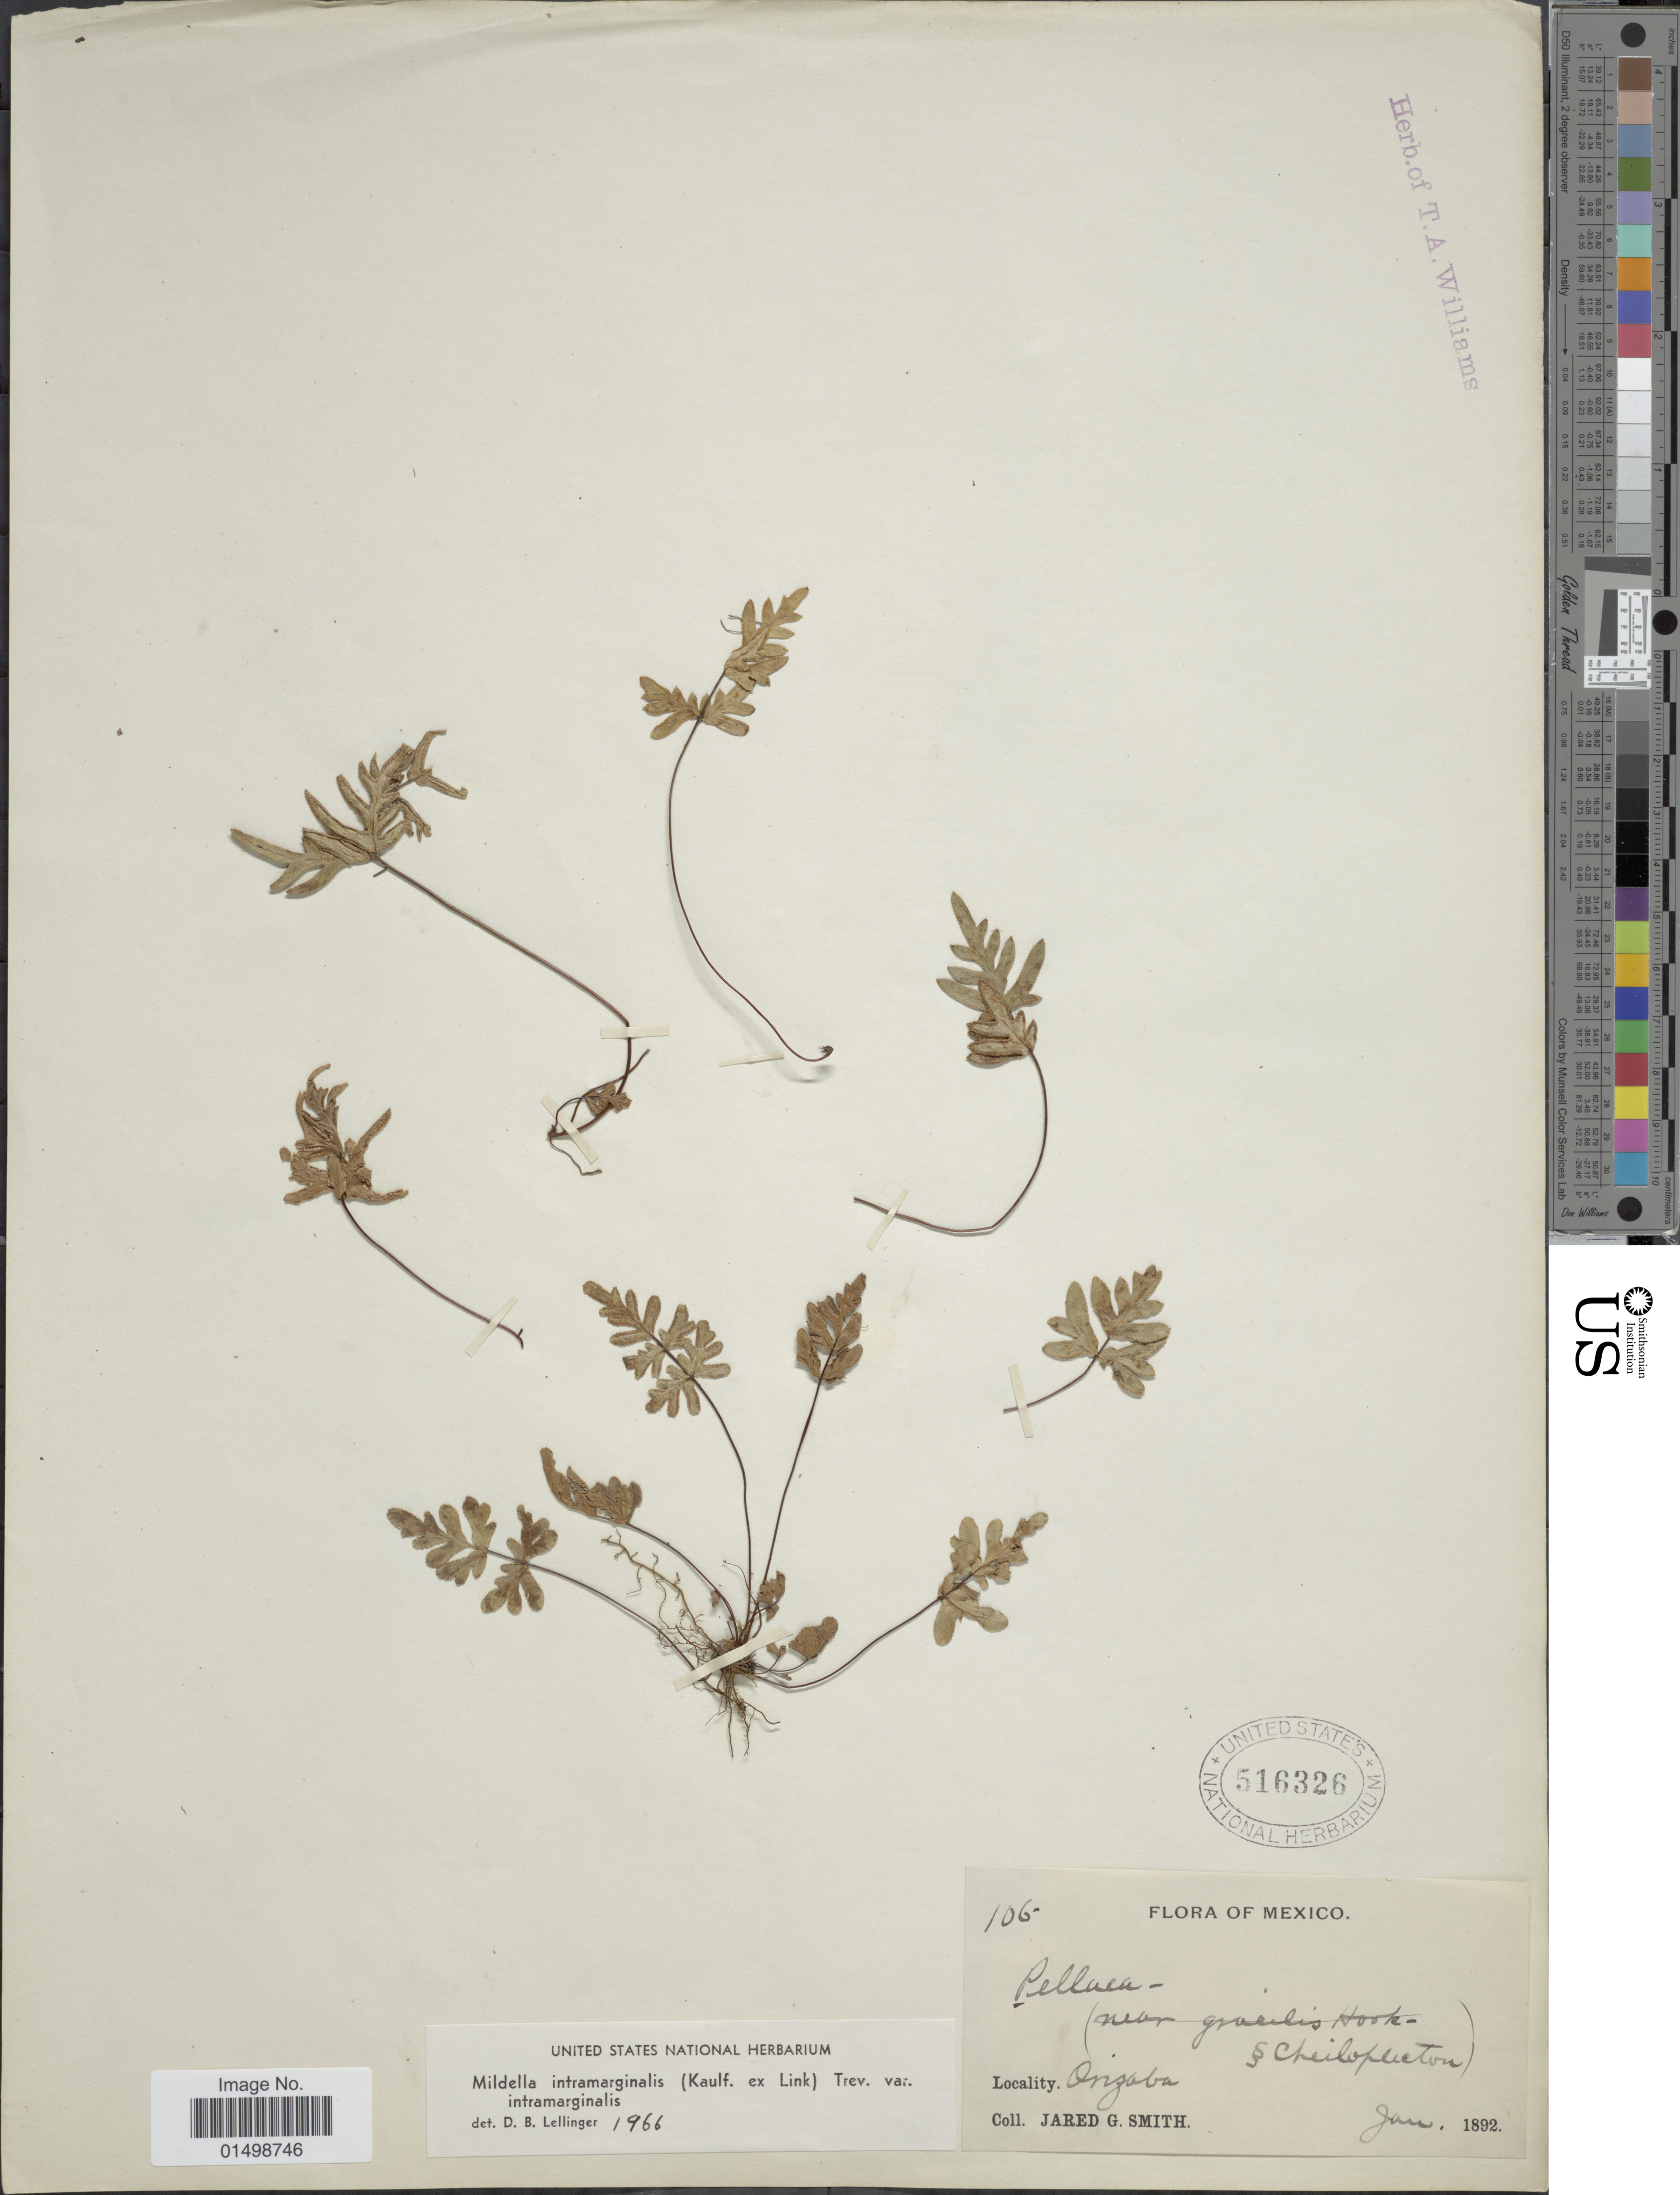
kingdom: Plantae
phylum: Tracheophyta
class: Polypodiopsida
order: Polypodiales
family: Pteridaceae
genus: Cheilanthes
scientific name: Cheilanthes intramarginalis var. intramarginalis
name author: (Kaulf.) Hook.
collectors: J. G. Smith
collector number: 106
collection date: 1892-06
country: Mexico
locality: Orizaba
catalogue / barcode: US 516326